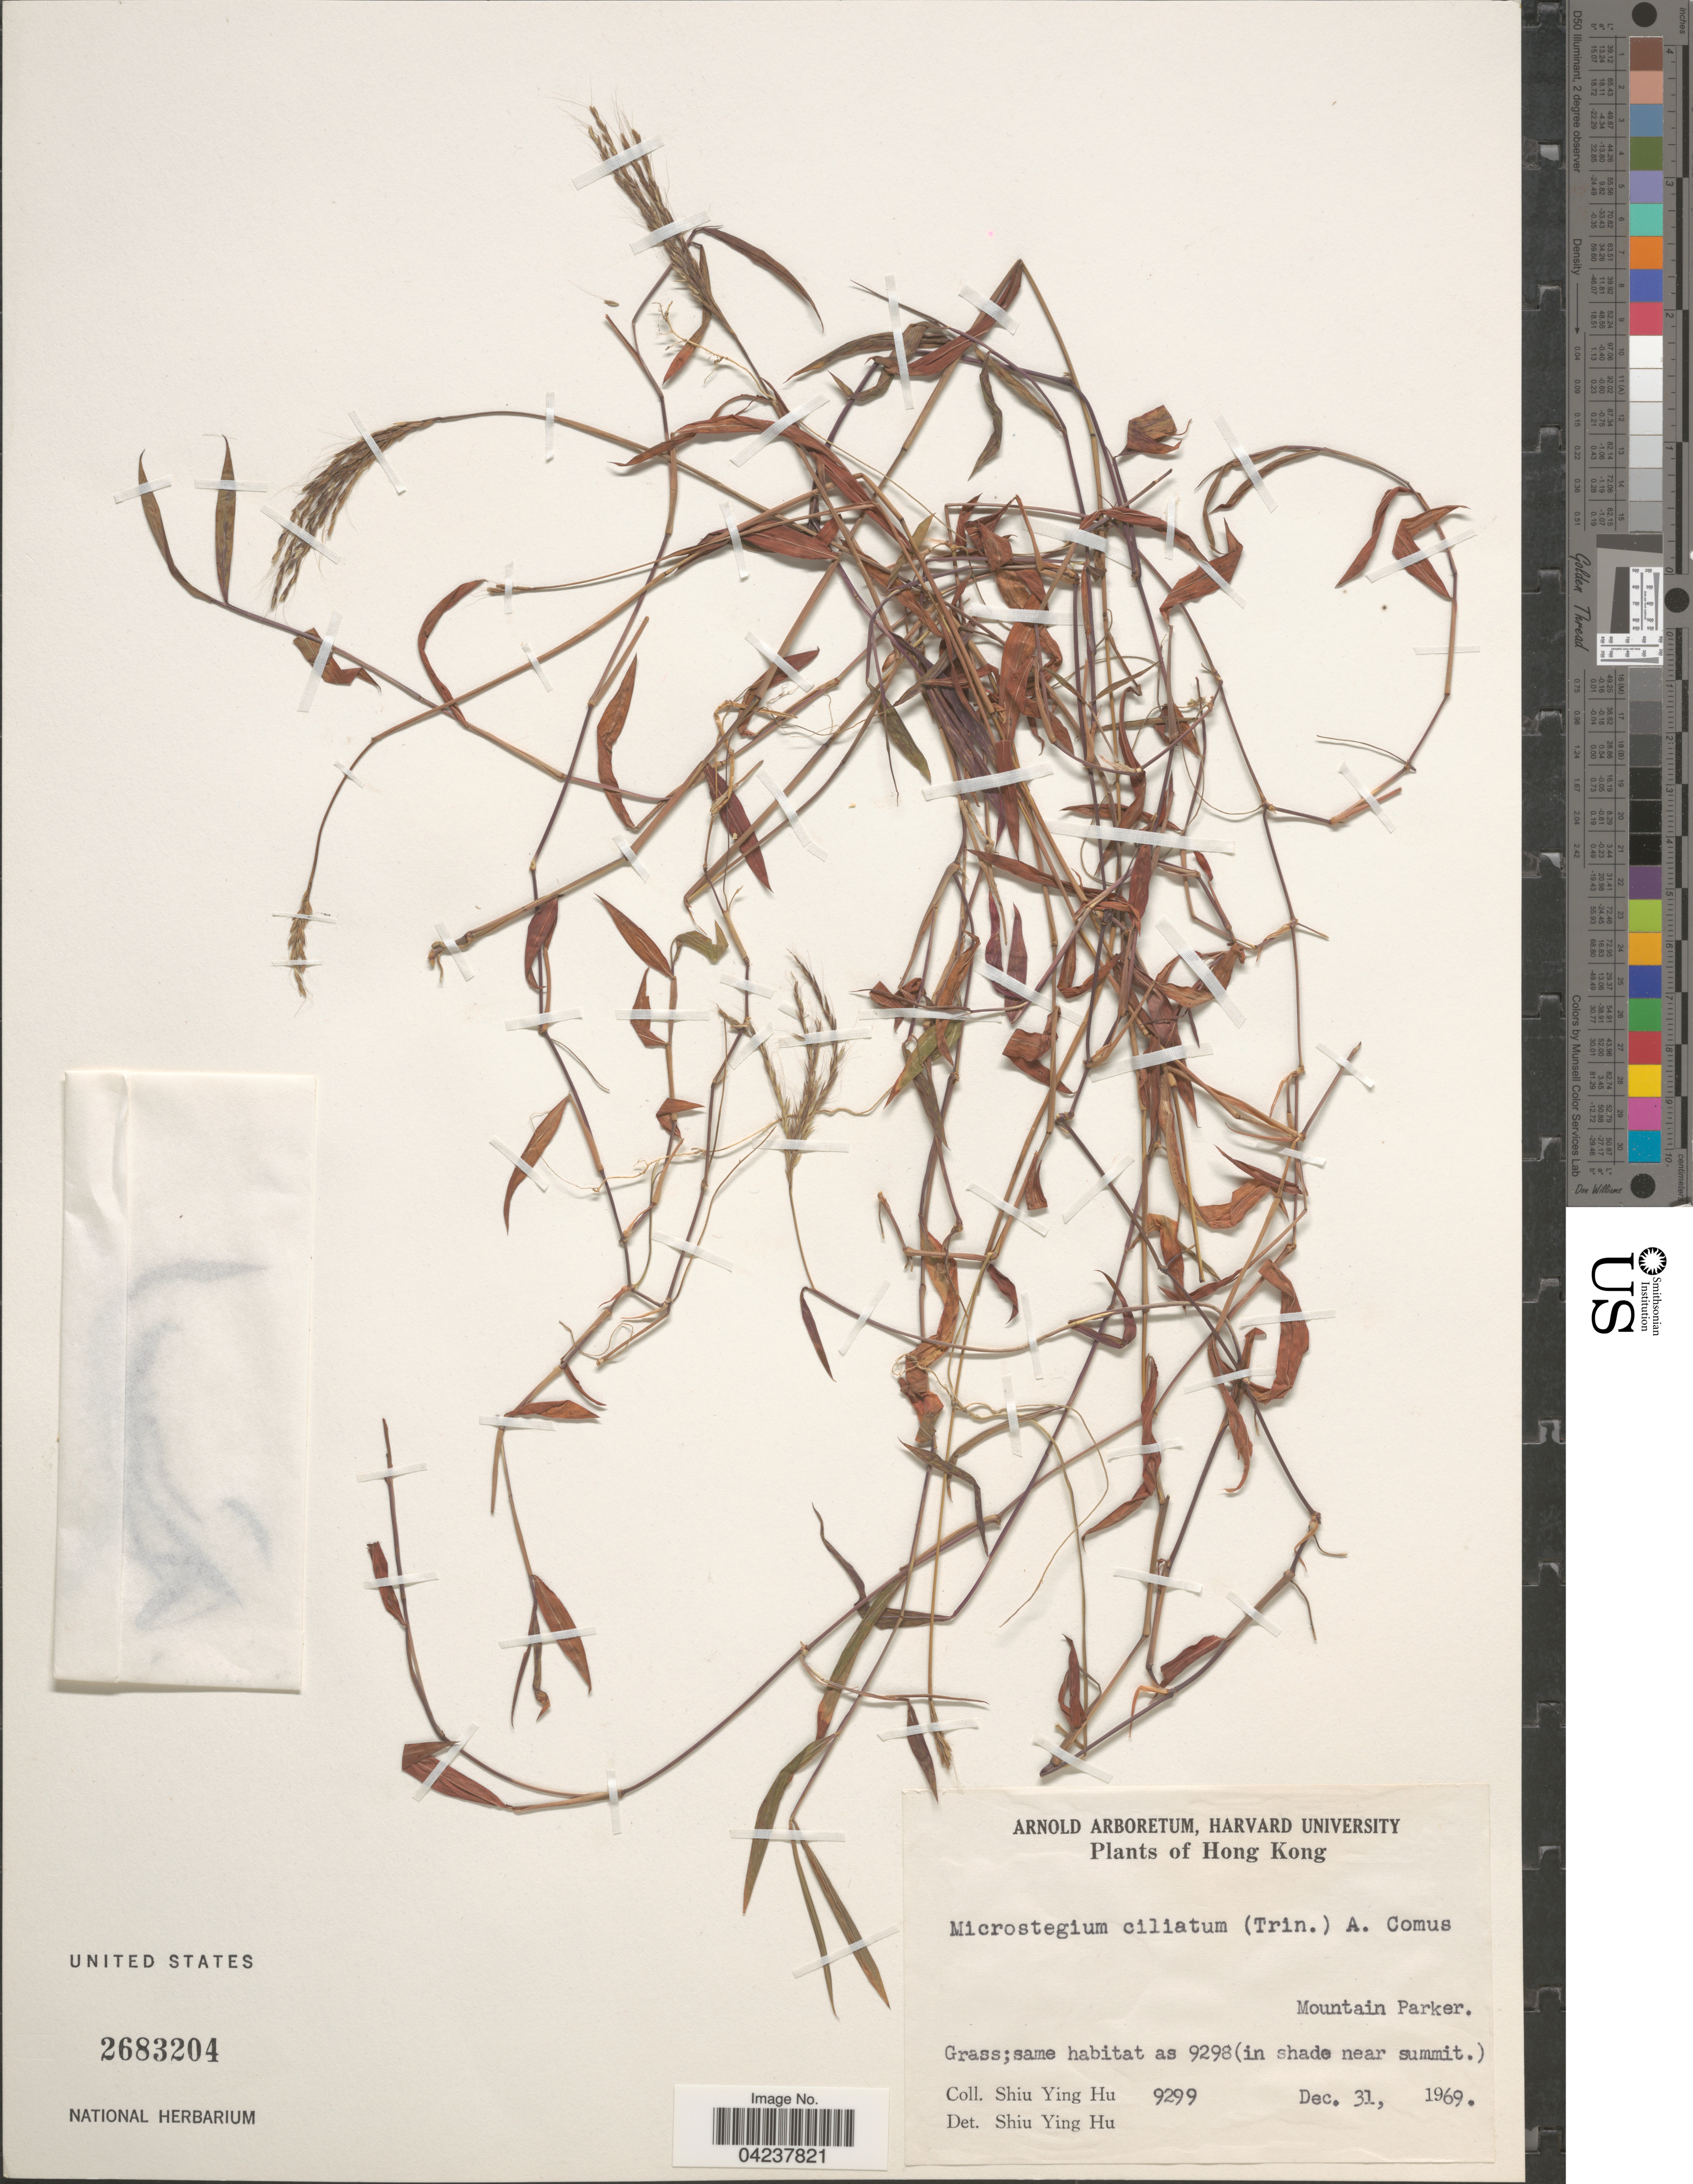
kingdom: Plantae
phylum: Tracheophyta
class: Liliopsida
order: Poales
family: Poaceae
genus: Microstegium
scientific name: Microstegium ciliatum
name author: (Trin.) A. Camus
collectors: S. Y. Hu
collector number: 9299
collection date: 1969-12-31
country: China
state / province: Hong Kong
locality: Mountain Parker.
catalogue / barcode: US 2683204